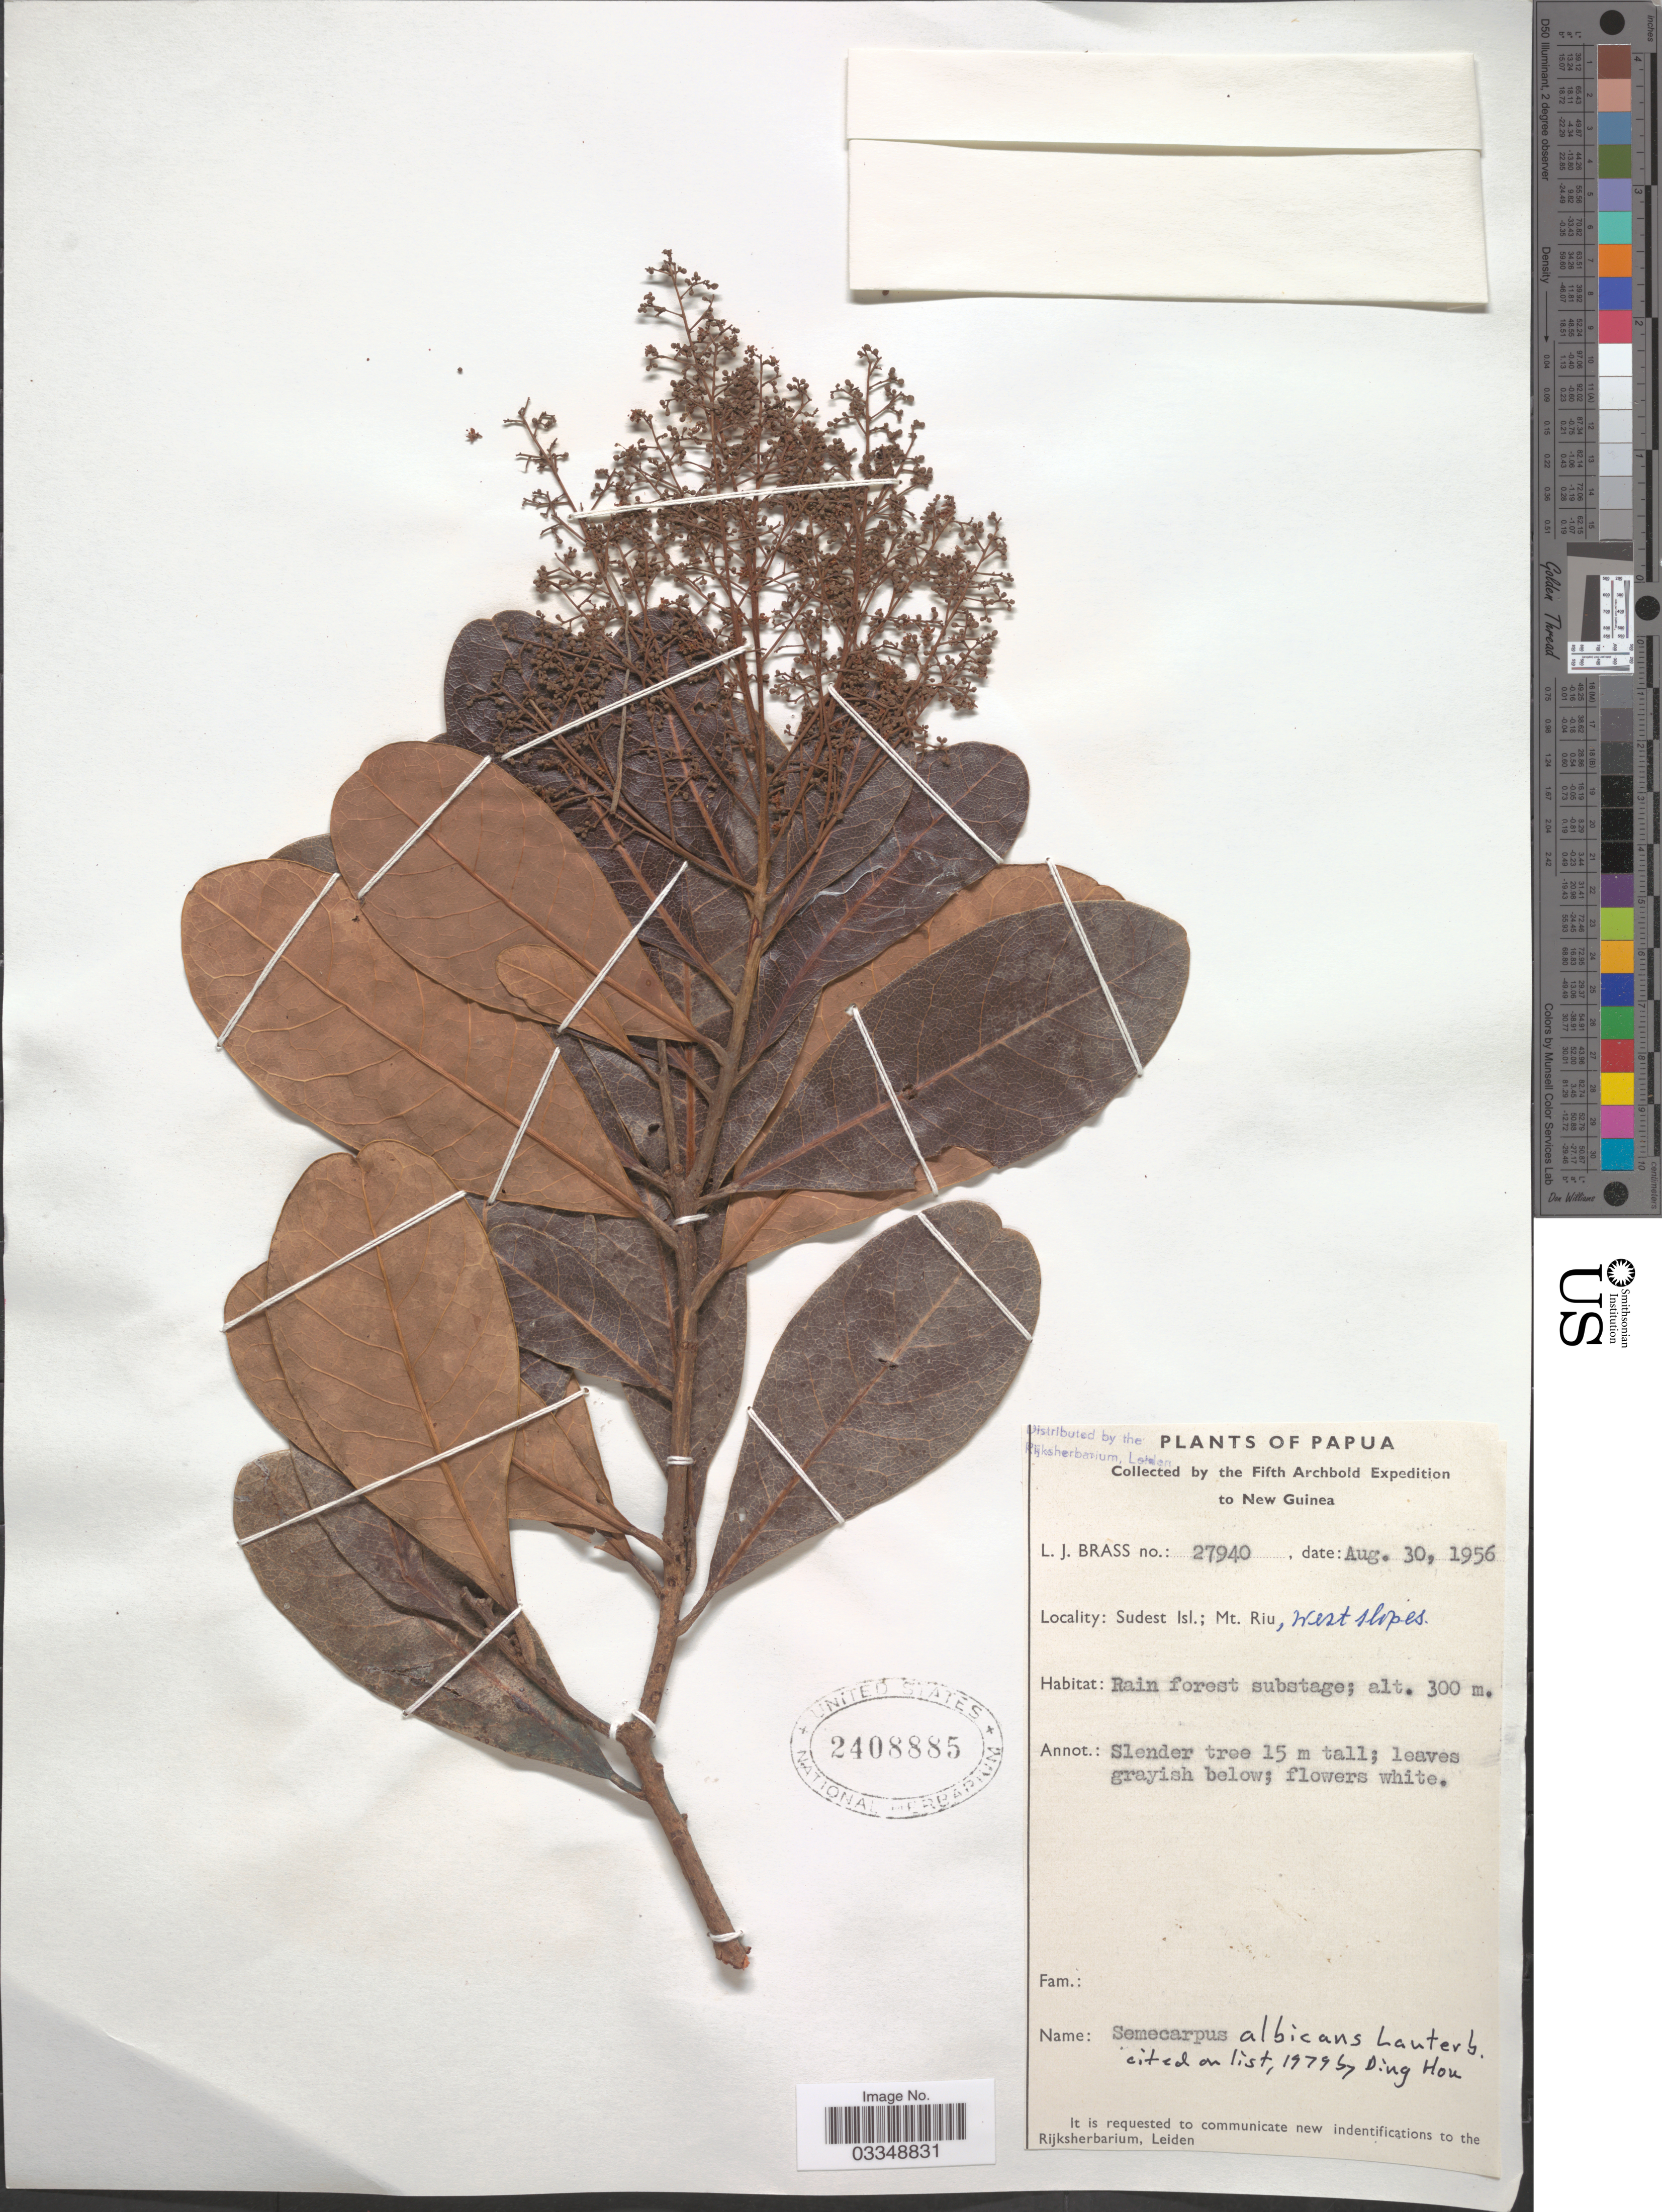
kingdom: Plantae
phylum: Tracheophyta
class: Magnoliopsida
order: Sapindales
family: Anacardiaceae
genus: Semecarpus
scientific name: Semecarpus albicans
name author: Lauterb.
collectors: L. J. Brass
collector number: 27940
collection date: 1956-08-30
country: Papua New Guinea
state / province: Milne Bay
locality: Papua. New Guinea. Sudest Isl.; Mt. Riu, west slopes.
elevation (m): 300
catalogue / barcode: US 2408885